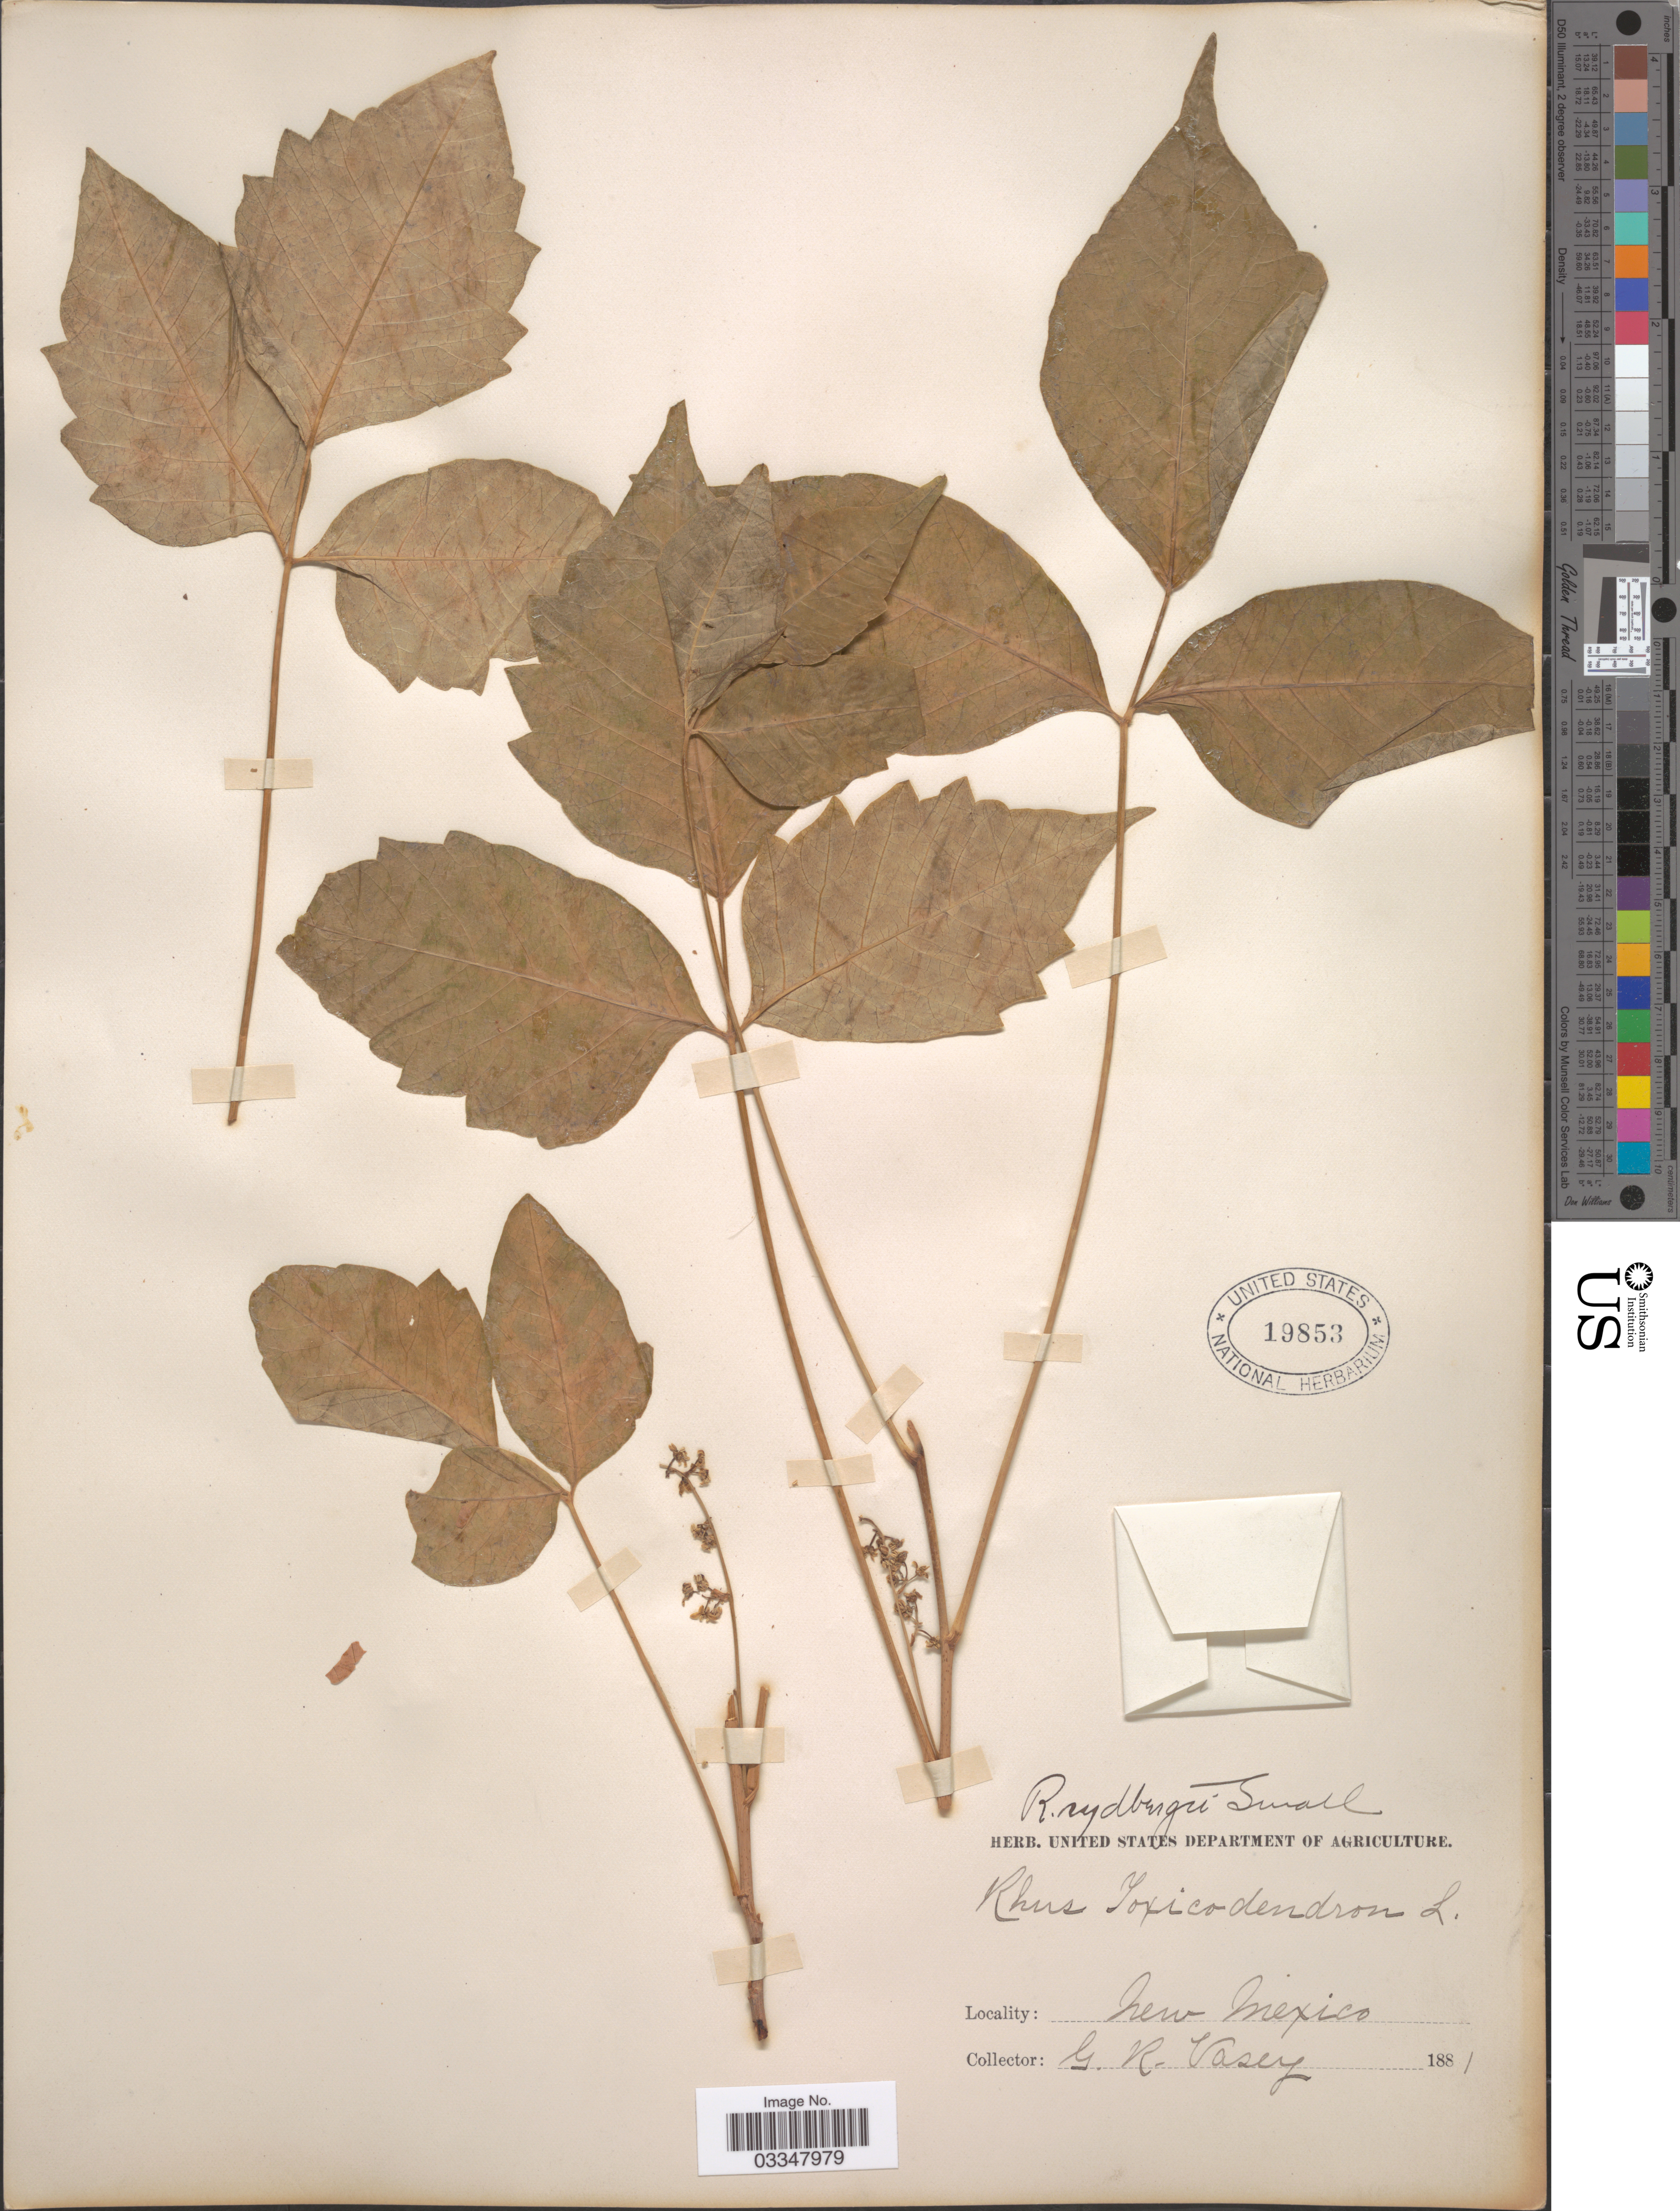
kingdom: Plantae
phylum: Tracheophyta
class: Magnoliopsida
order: Sapindales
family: Anacardiaceae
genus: Toxicodendron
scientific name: Toxicodendron radicans subsp. rydbergii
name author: (Small & Rydb.) Á. Löve & D. Löve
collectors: G. R. Vasey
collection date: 1881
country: United States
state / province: New Mexico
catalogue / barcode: US 19853